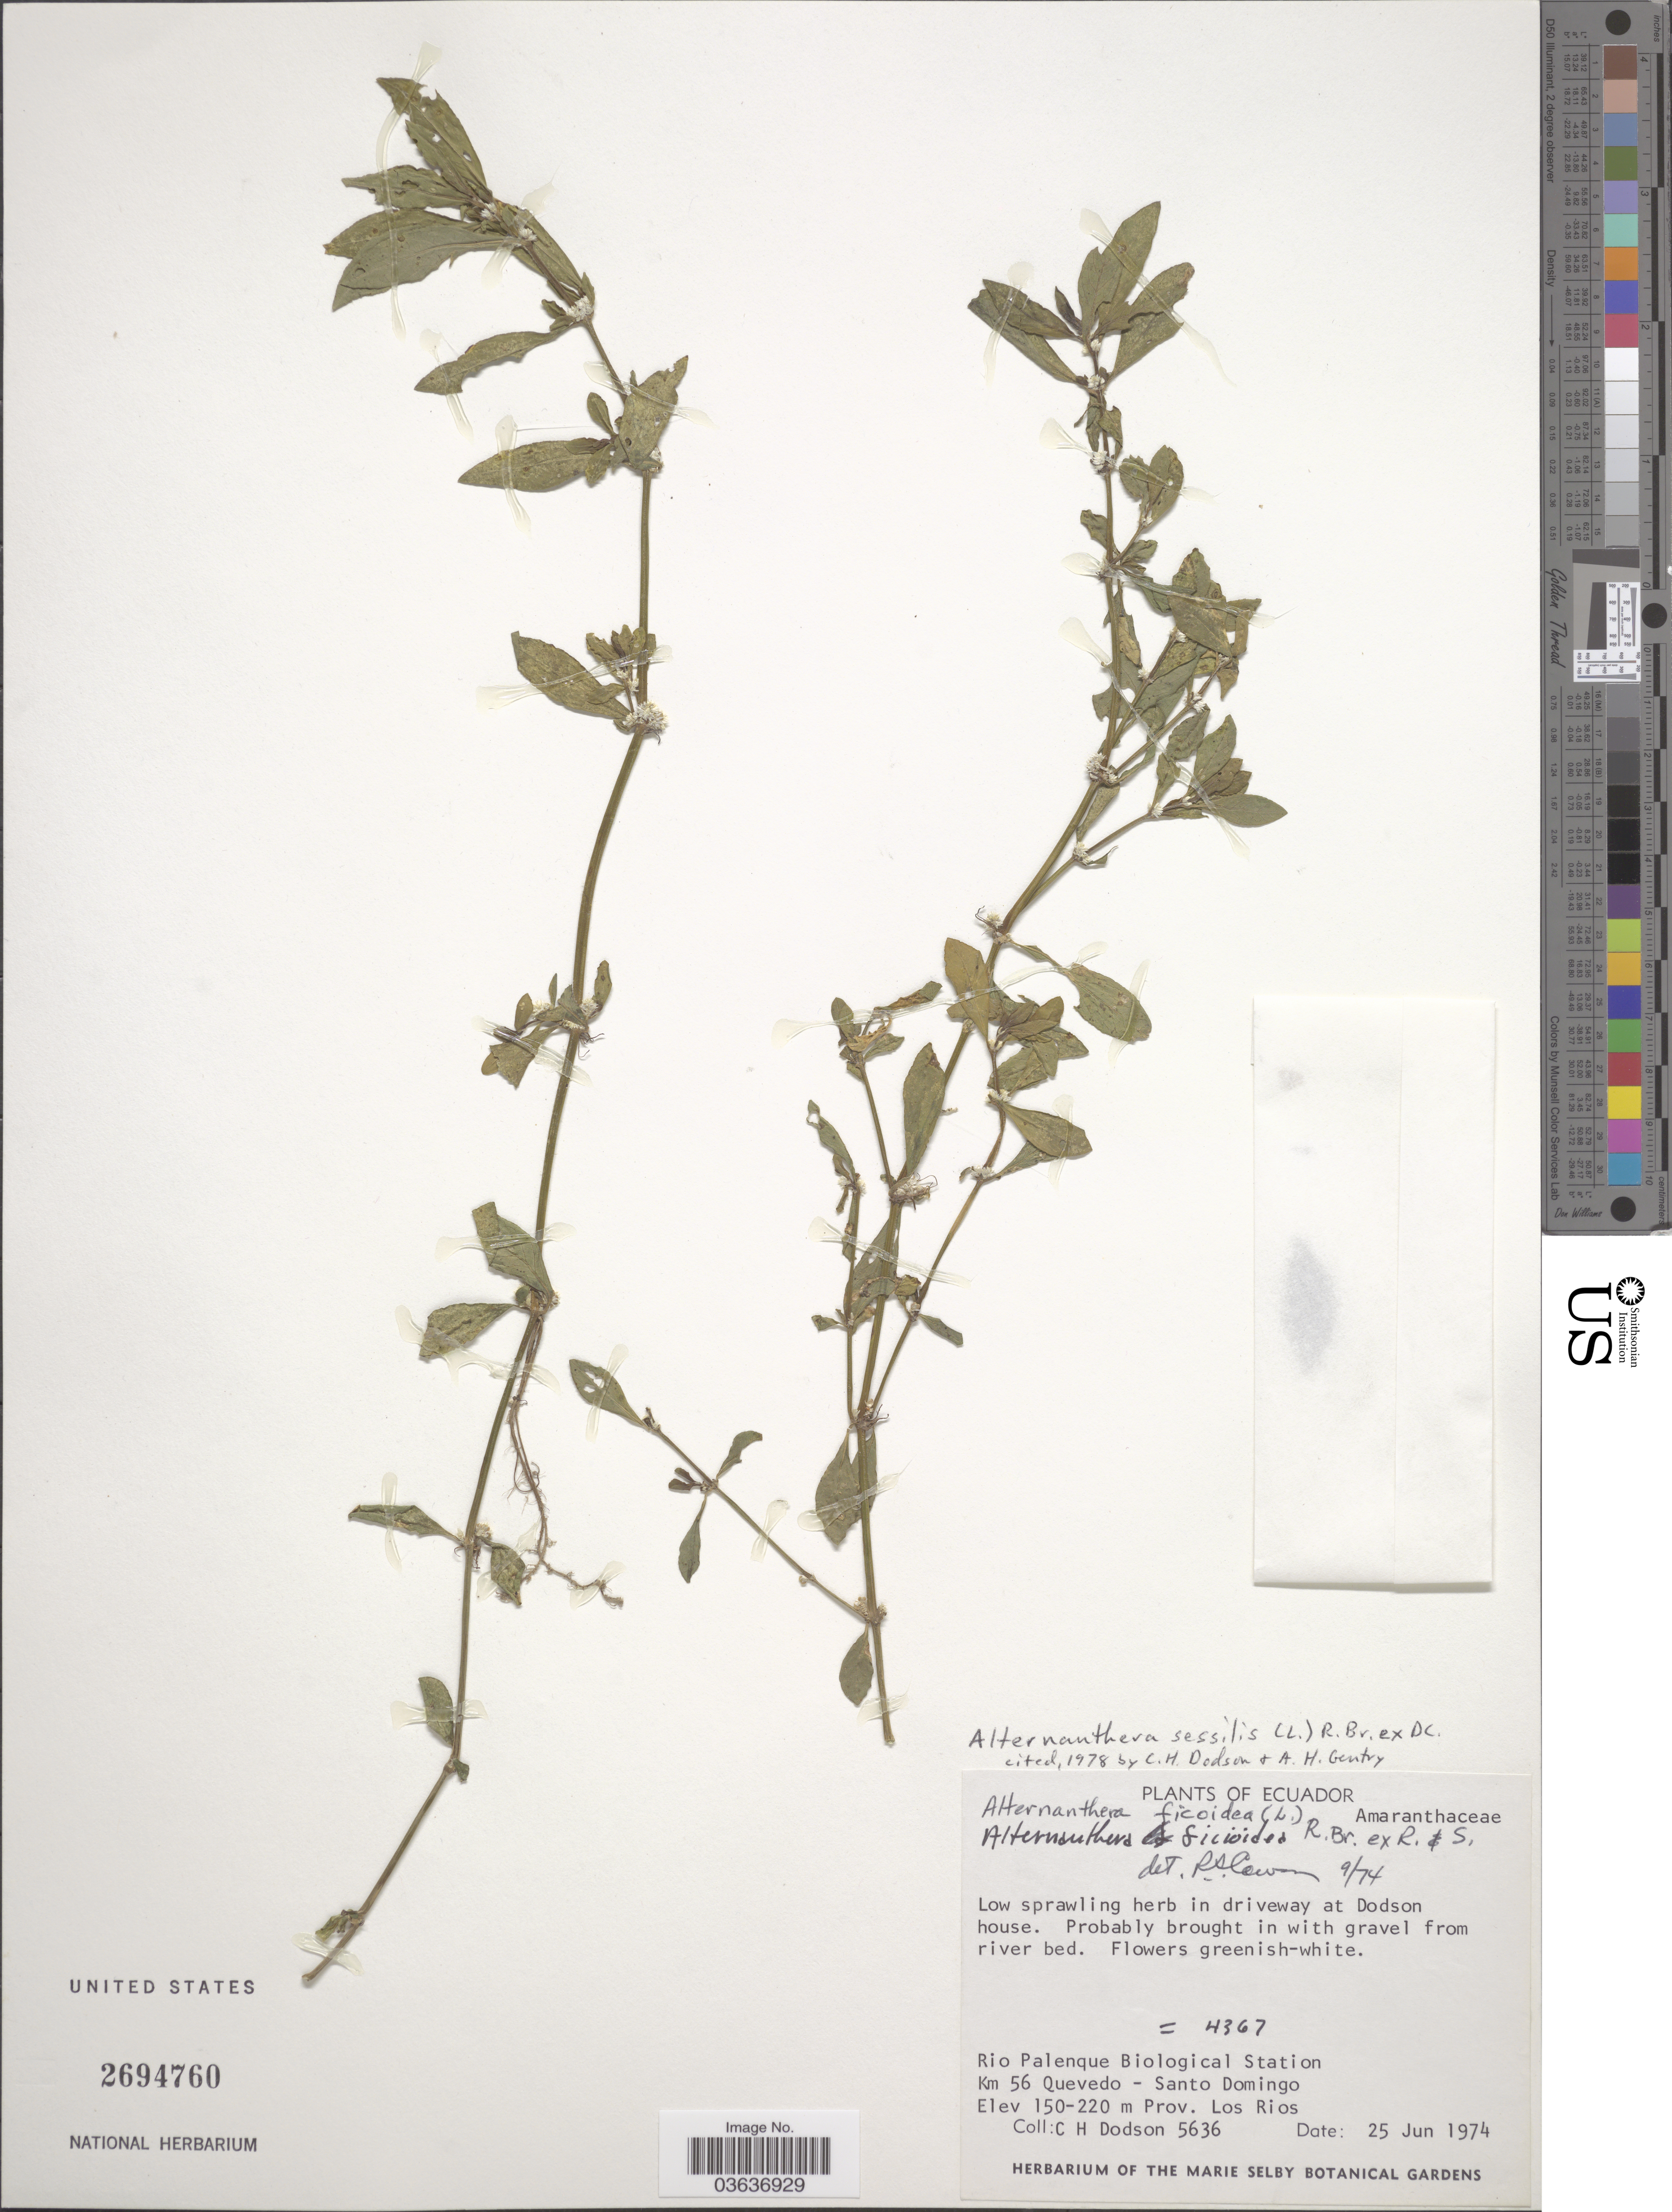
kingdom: Plantae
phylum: Tracheophyta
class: Magnoliopsida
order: Caryophyllales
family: Amaranthaceae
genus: Alternanthera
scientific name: Alternanthera sessilis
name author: (L.) DC.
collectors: C. H. Dodson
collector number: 5636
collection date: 1974-06-25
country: Ecuador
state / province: Los Ríos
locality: Rio Palenque Biological Station Km 56 Quevedo - Santo Domingo.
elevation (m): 150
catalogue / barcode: US 2694760